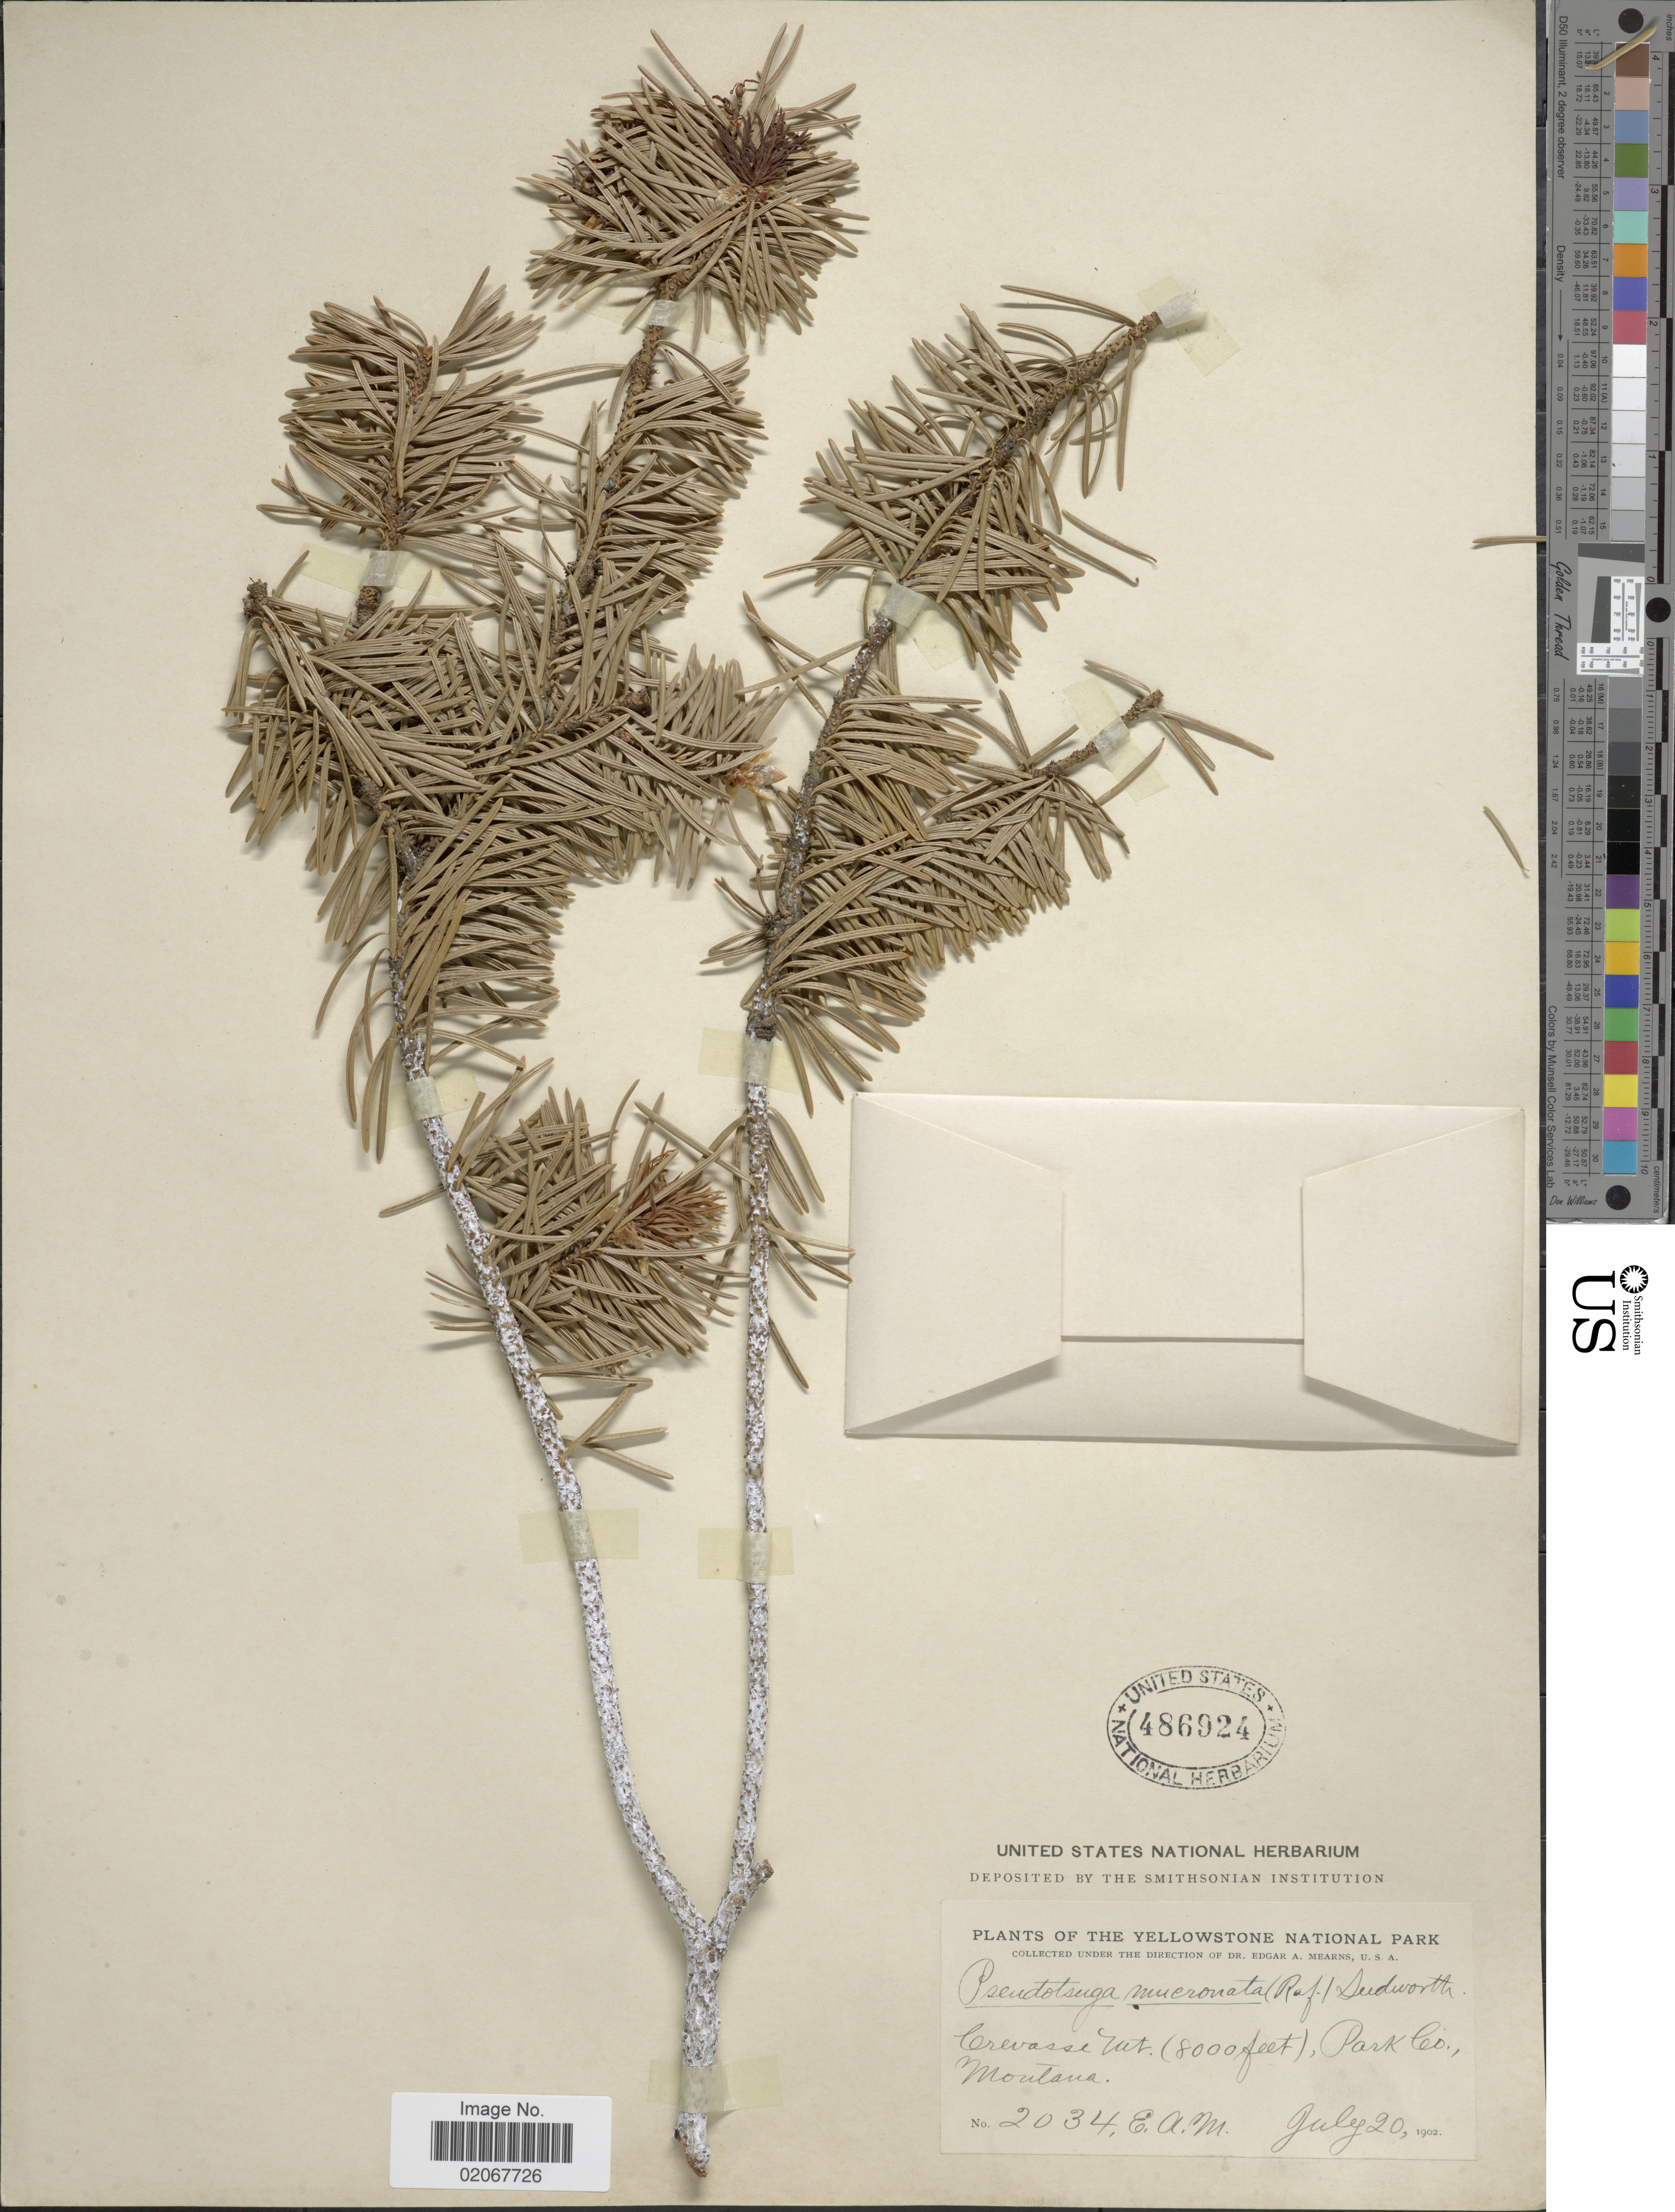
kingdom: Plantae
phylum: Tracheophyta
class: Pinopsida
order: Pinales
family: Pinaceae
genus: Pseudotsuga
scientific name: Pseudotsuga menziesii var. glauca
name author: (Beissn.) Franco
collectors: E. A. Mearns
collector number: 2034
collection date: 1902-07-20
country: United States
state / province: Montana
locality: Yellowstone National Park. Crevasse Mt., Park Co.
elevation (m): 2438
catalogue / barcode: US 486924